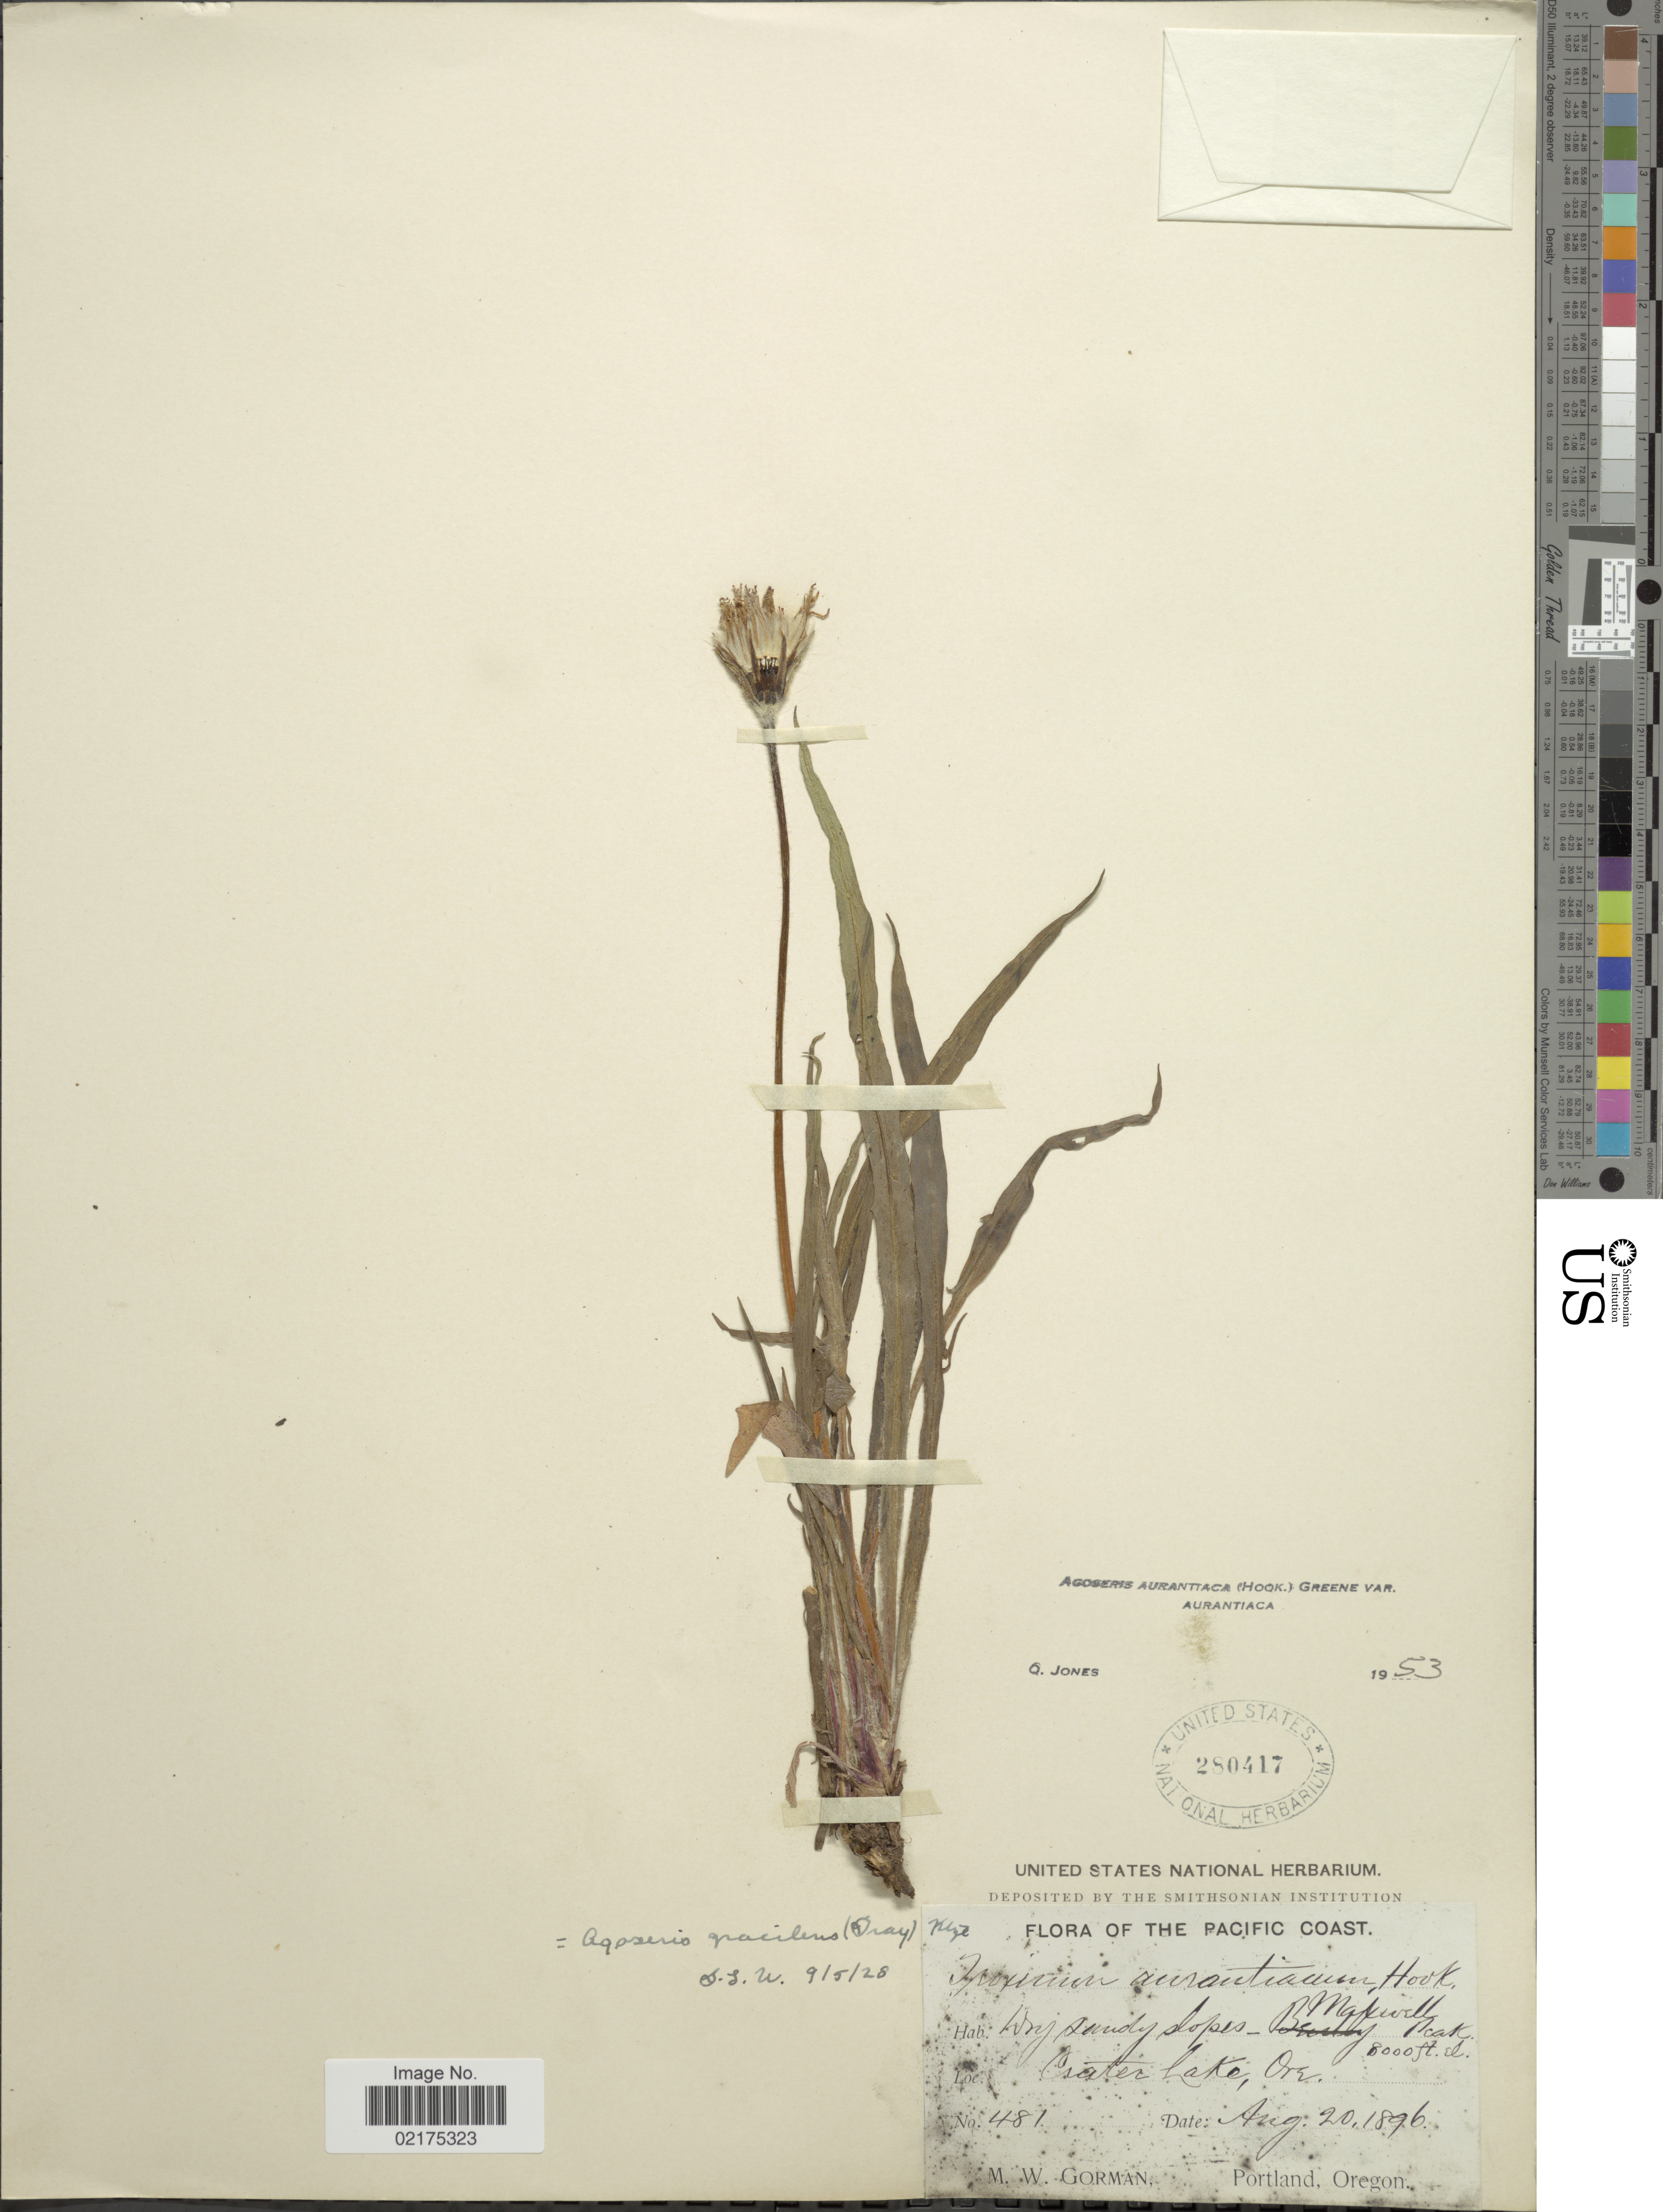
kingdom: Plantae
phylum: Tracheophyta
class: Magnoliopsida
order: Asterales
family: Asteraceae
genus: Agoseris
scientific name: Agoseris aurantiaca var. aurantiaca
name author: (Hook.) Greene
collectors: M. W. Gorman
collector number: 481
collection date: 1896-08-20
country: United States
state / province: Oregon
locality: Pacific Coast, Maxwell Peak, Crater Lake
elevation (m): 2438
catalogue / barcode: US 280417